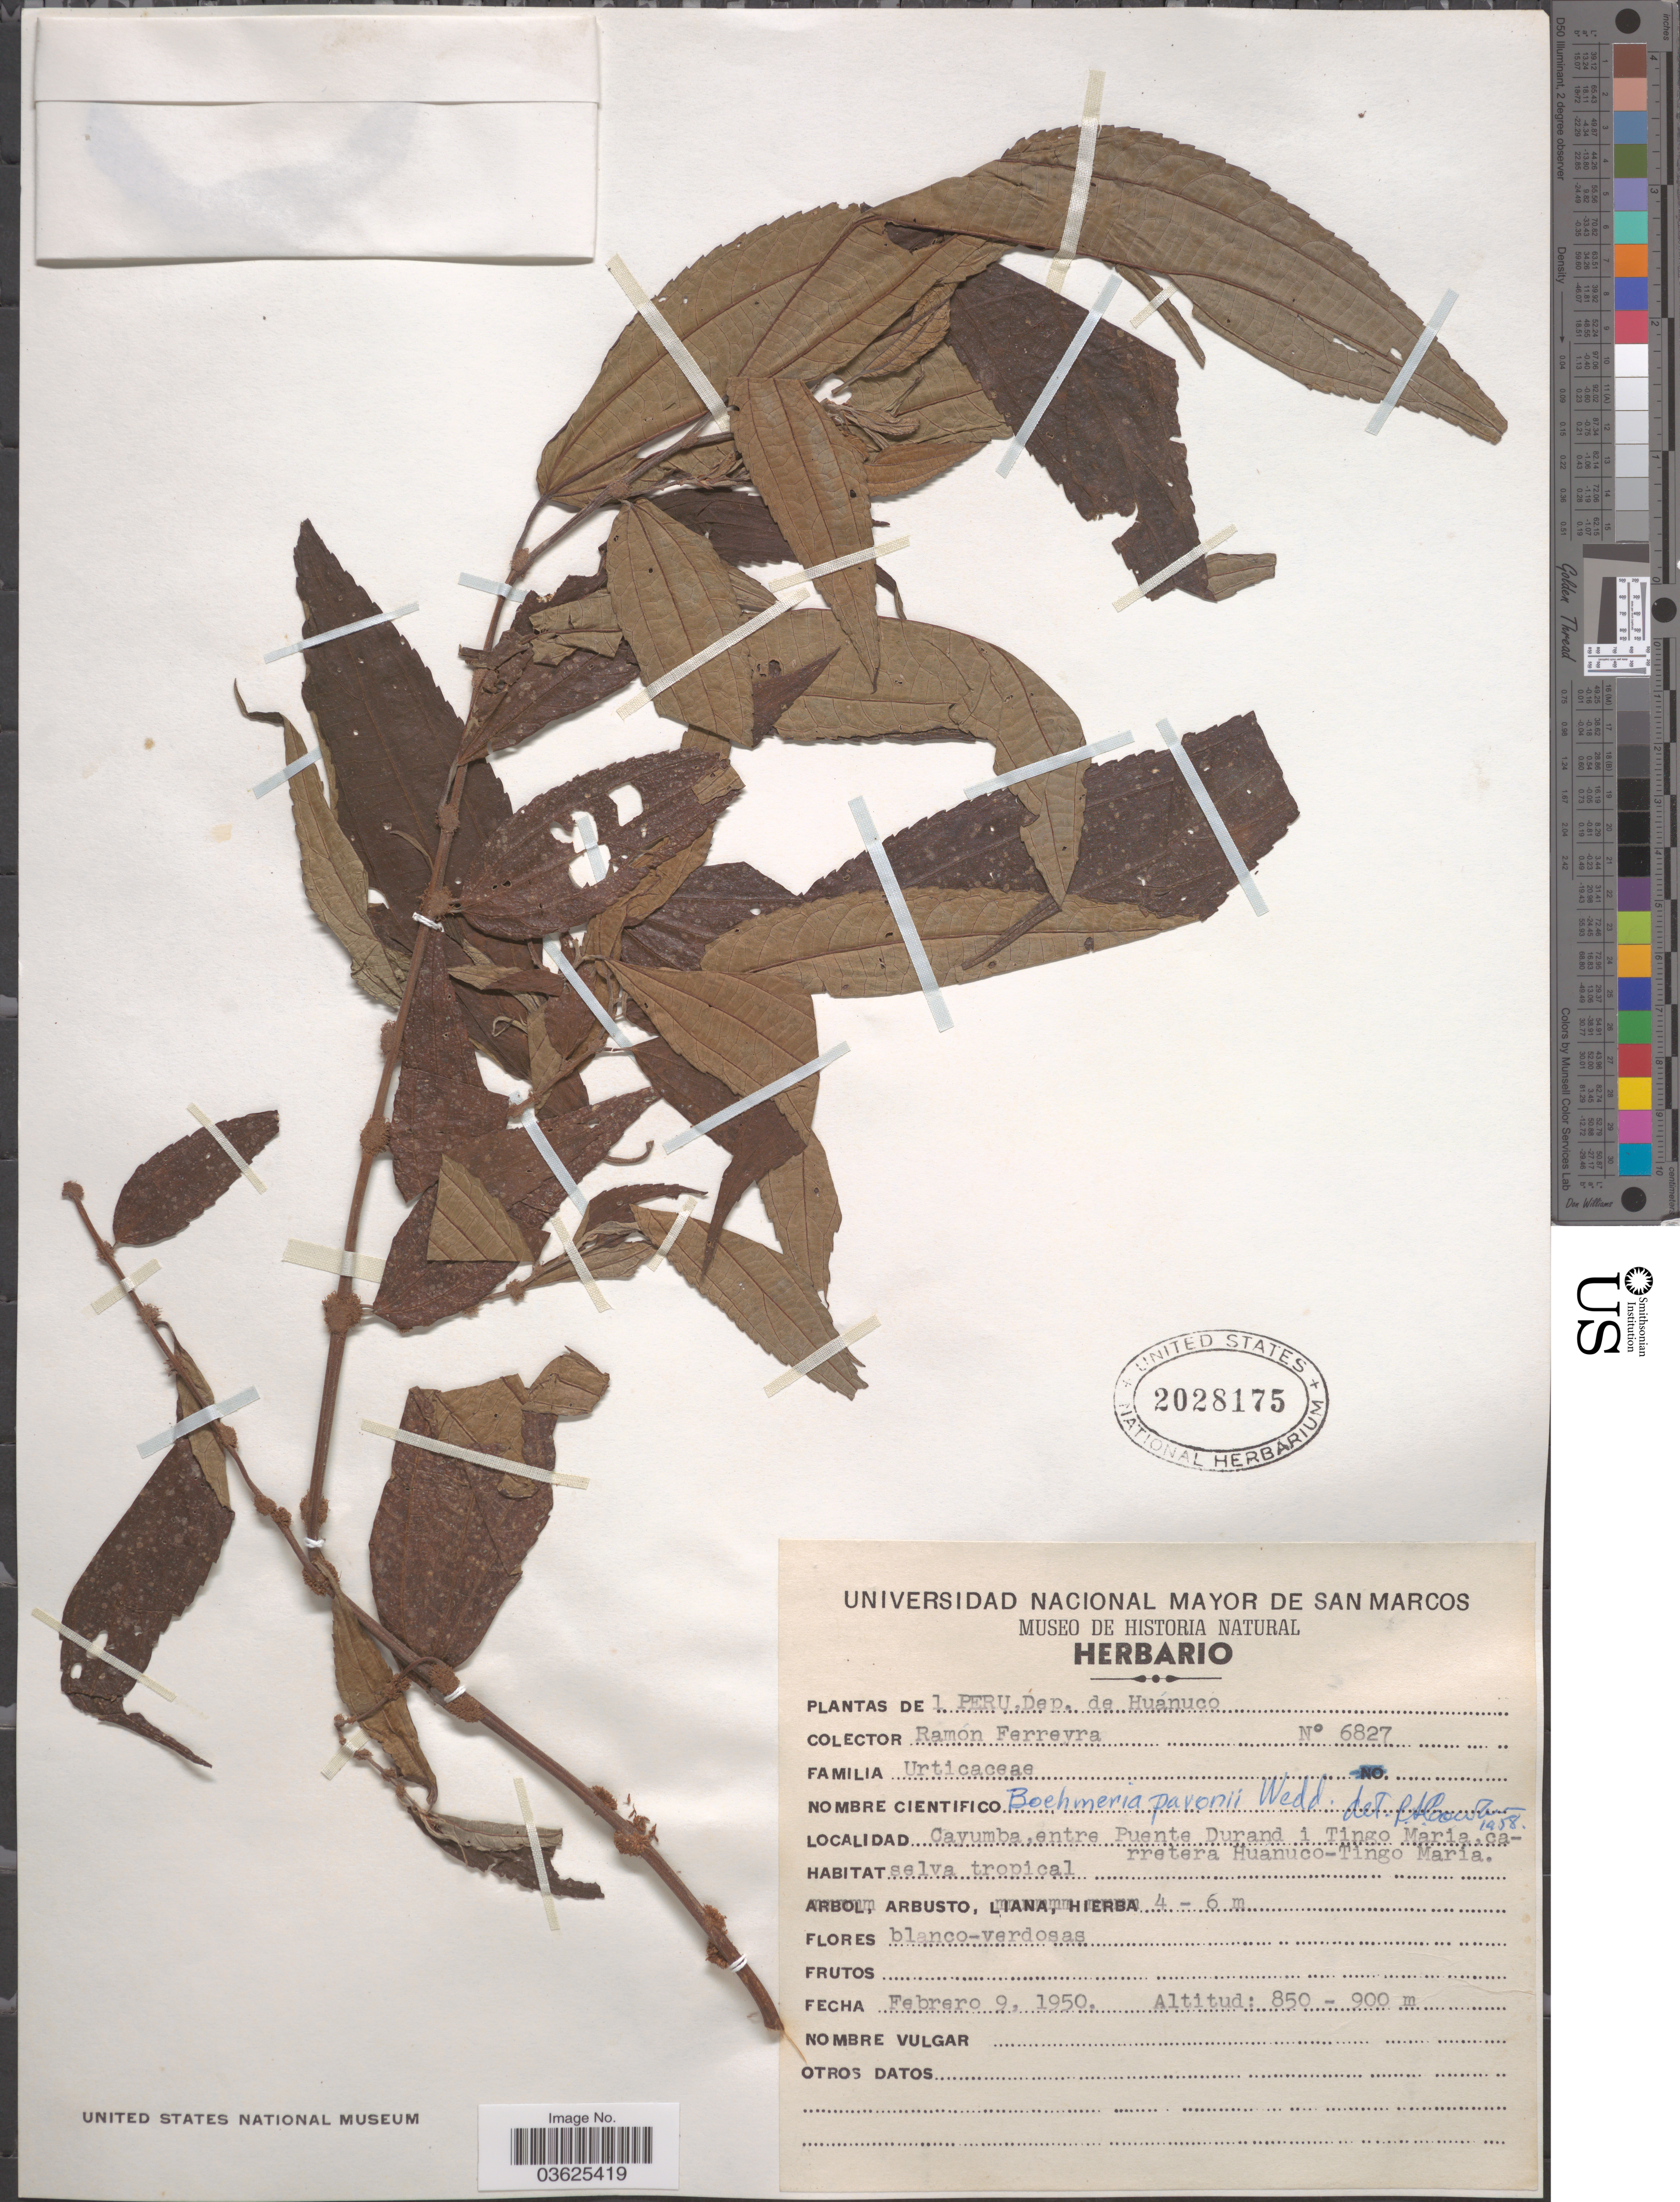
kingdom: Plantae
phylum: Tracheophyta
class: Magnoliopsida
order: Rosales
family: Urticaceae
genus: Boehmeria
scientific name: Boehmeria pavonii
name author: Wedd.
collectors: R. A. Ferreyra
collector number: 6827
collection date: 1950-02-09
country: Peru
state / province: Huánuco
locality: Dep. de Huanuco. Cayumba, entre Puente Durand i Tingo Maria, carretera Huanuco-Tingo Maria.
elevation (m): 850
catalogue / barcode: US 2028175